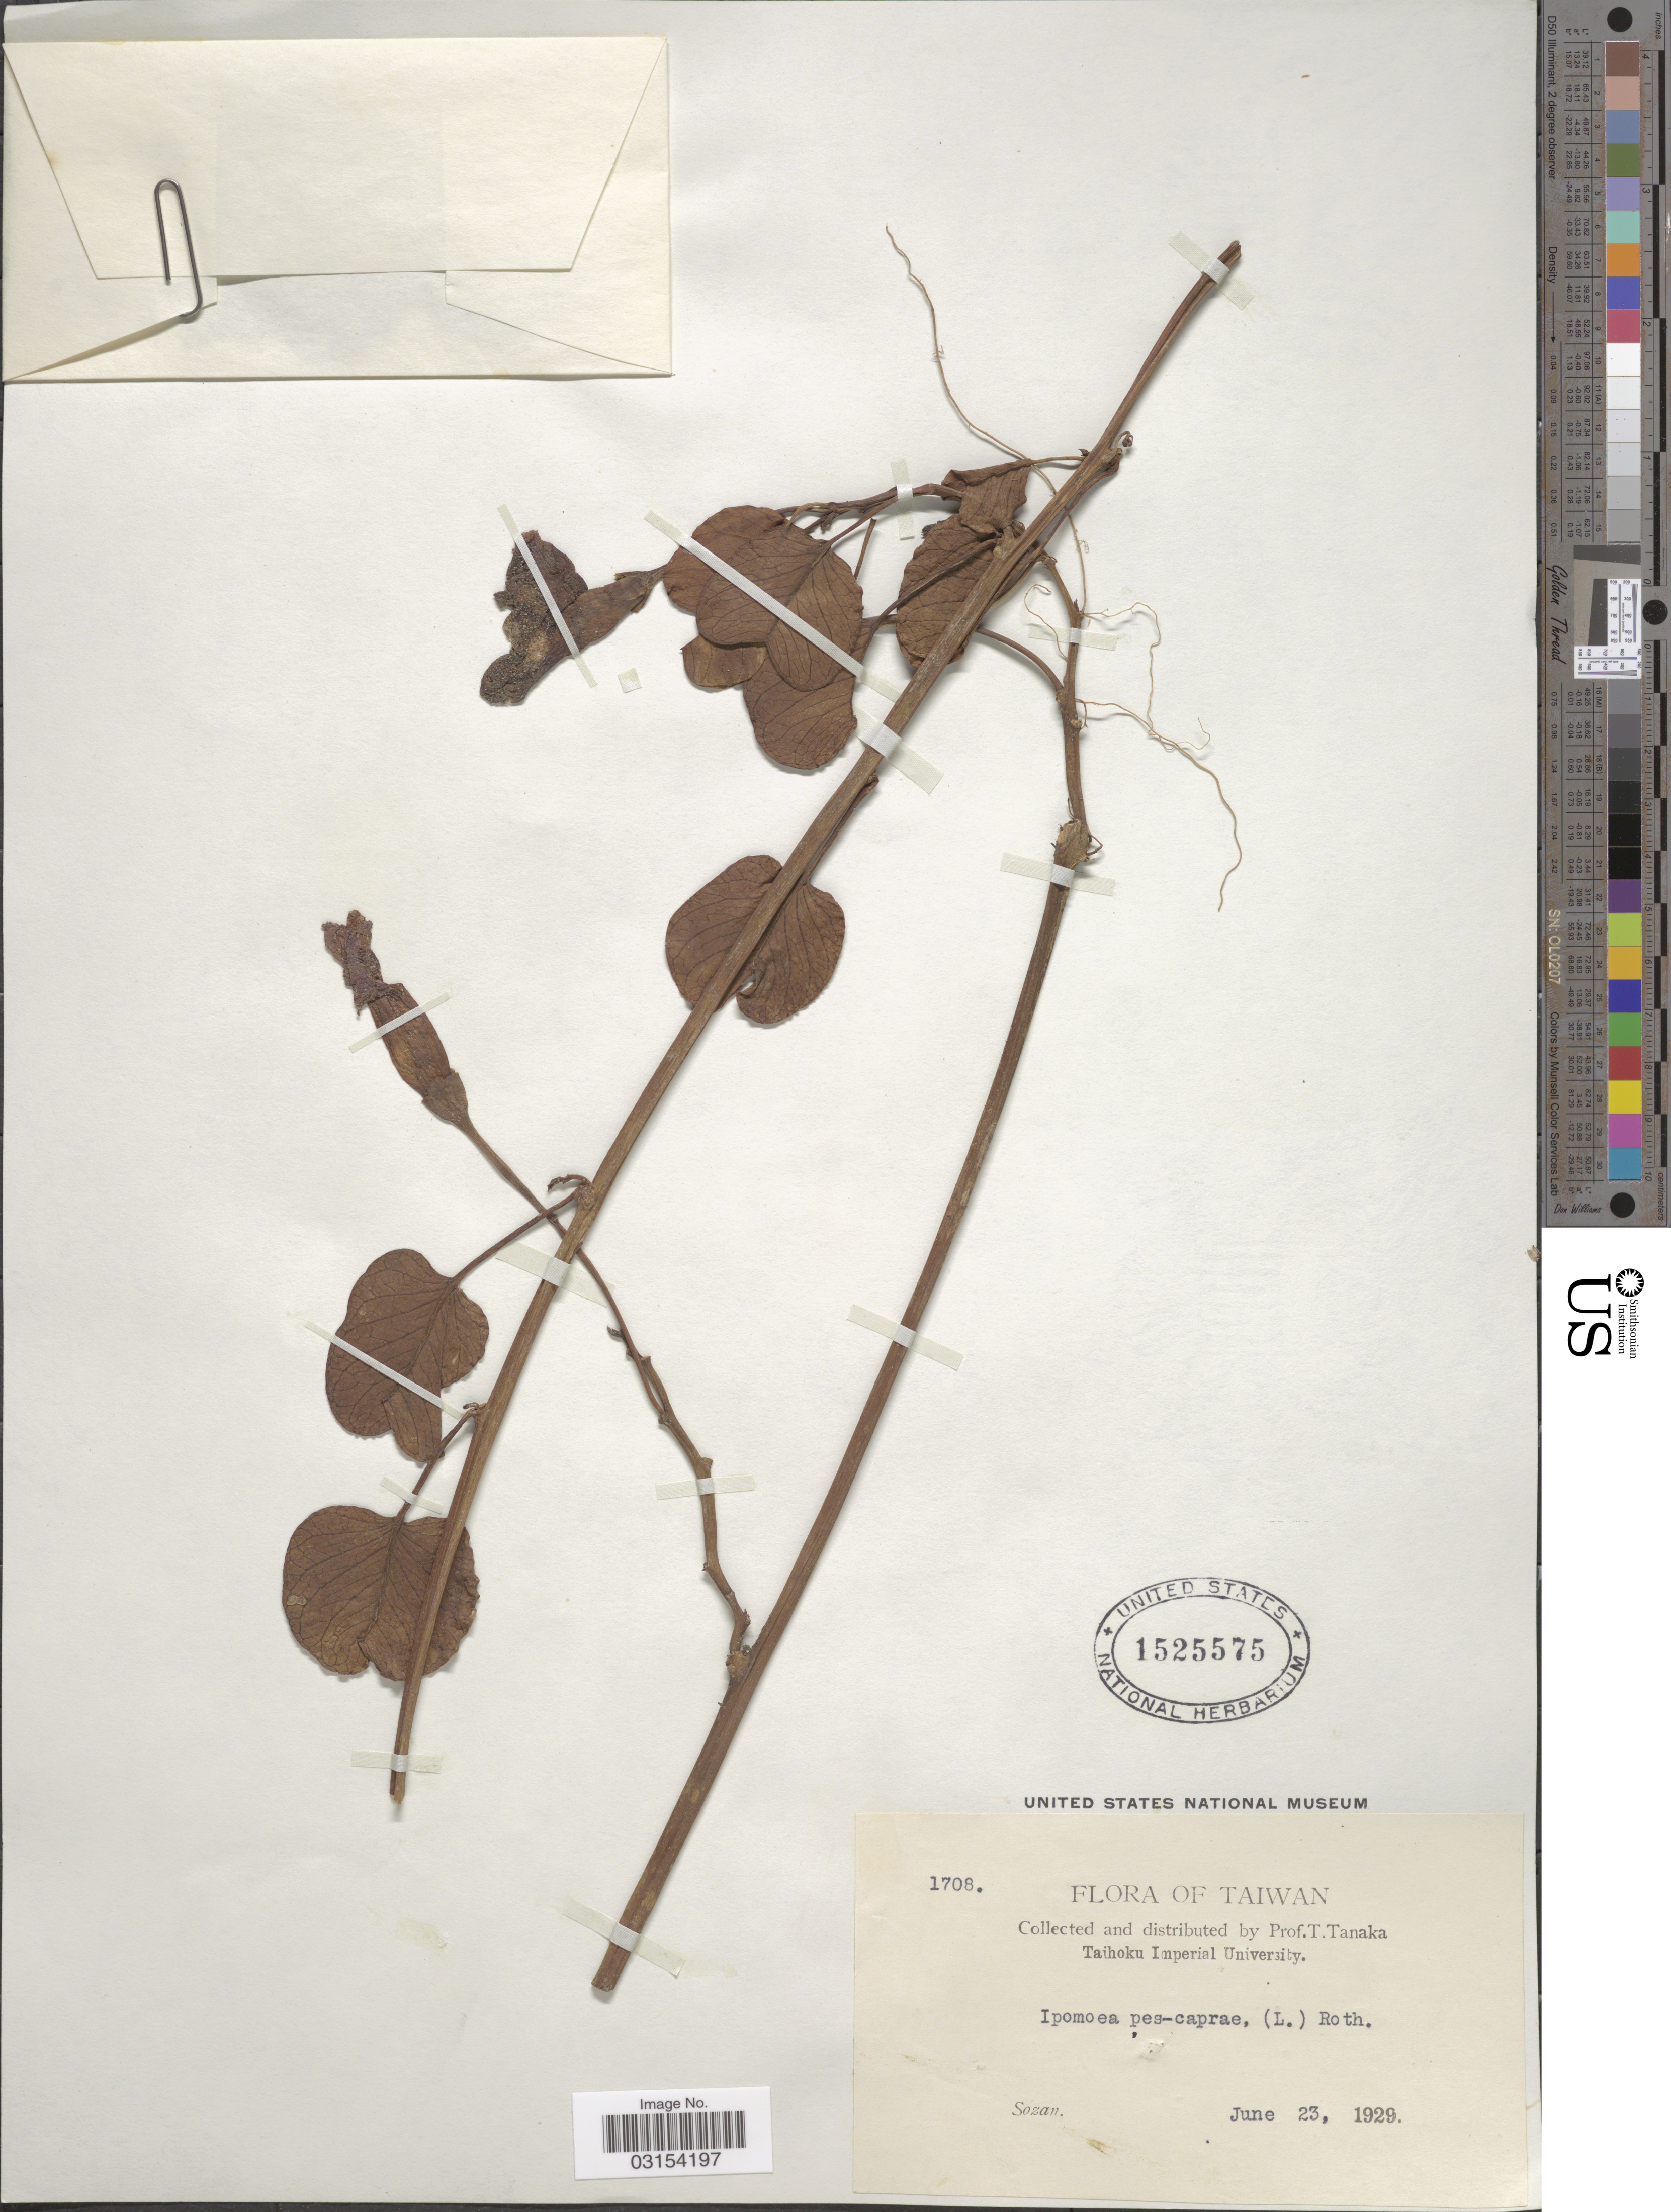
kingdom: Plantae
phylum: Tracheophyta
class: Magnoliopsida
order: Solanales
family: Convolvulaceae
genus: Ipomoea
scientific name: Ipomoea pes-caprae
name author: (L.) R. Br.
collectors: T. Tanaka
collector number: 1708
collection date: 1929-06-23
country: Taiwan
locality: Sozan.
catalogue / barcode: US 1525575